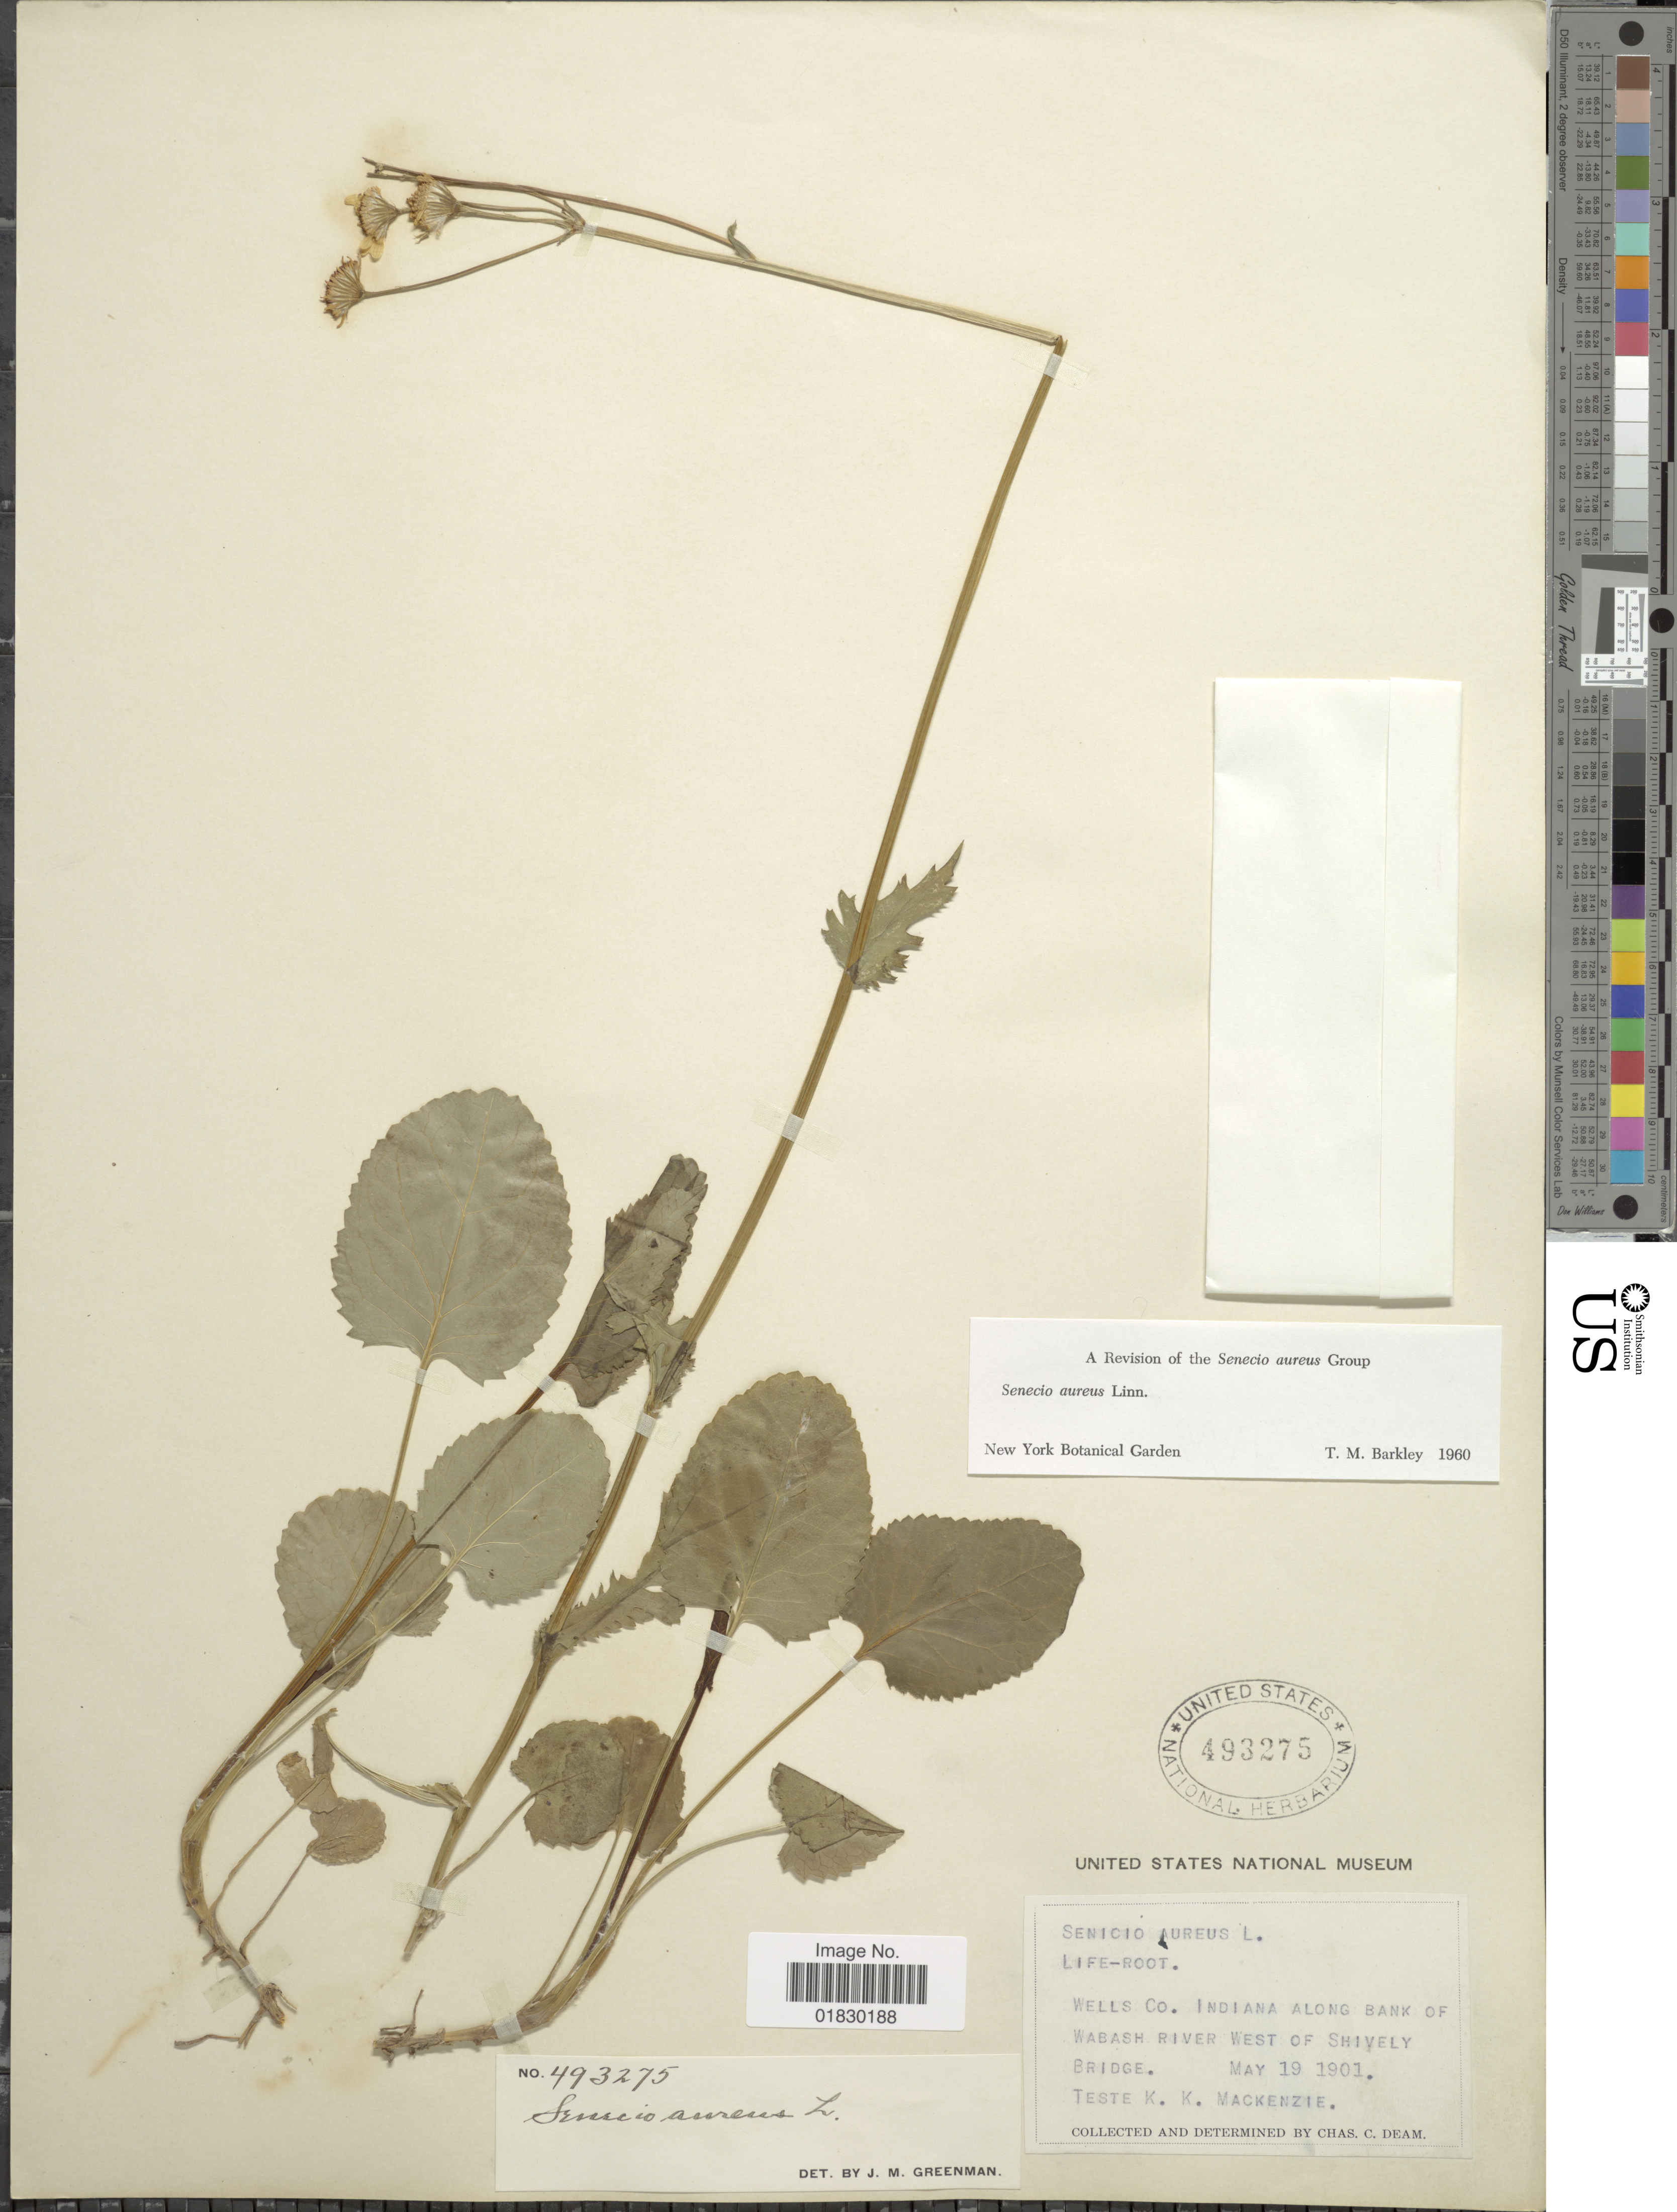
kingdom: Plantae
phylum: Tracheophyta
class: Magnoliopsida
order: Asterales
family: Asteraceae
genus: Packera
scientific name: Packera aurea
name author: (L.) Á. Löve & D. Löve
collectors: C. C. Deam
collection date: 1901-05-19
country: United States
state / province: Indiana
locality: Wells Co., Indiana Along Bank of Wabash River West of Shively Bridge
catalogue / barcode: US 493275